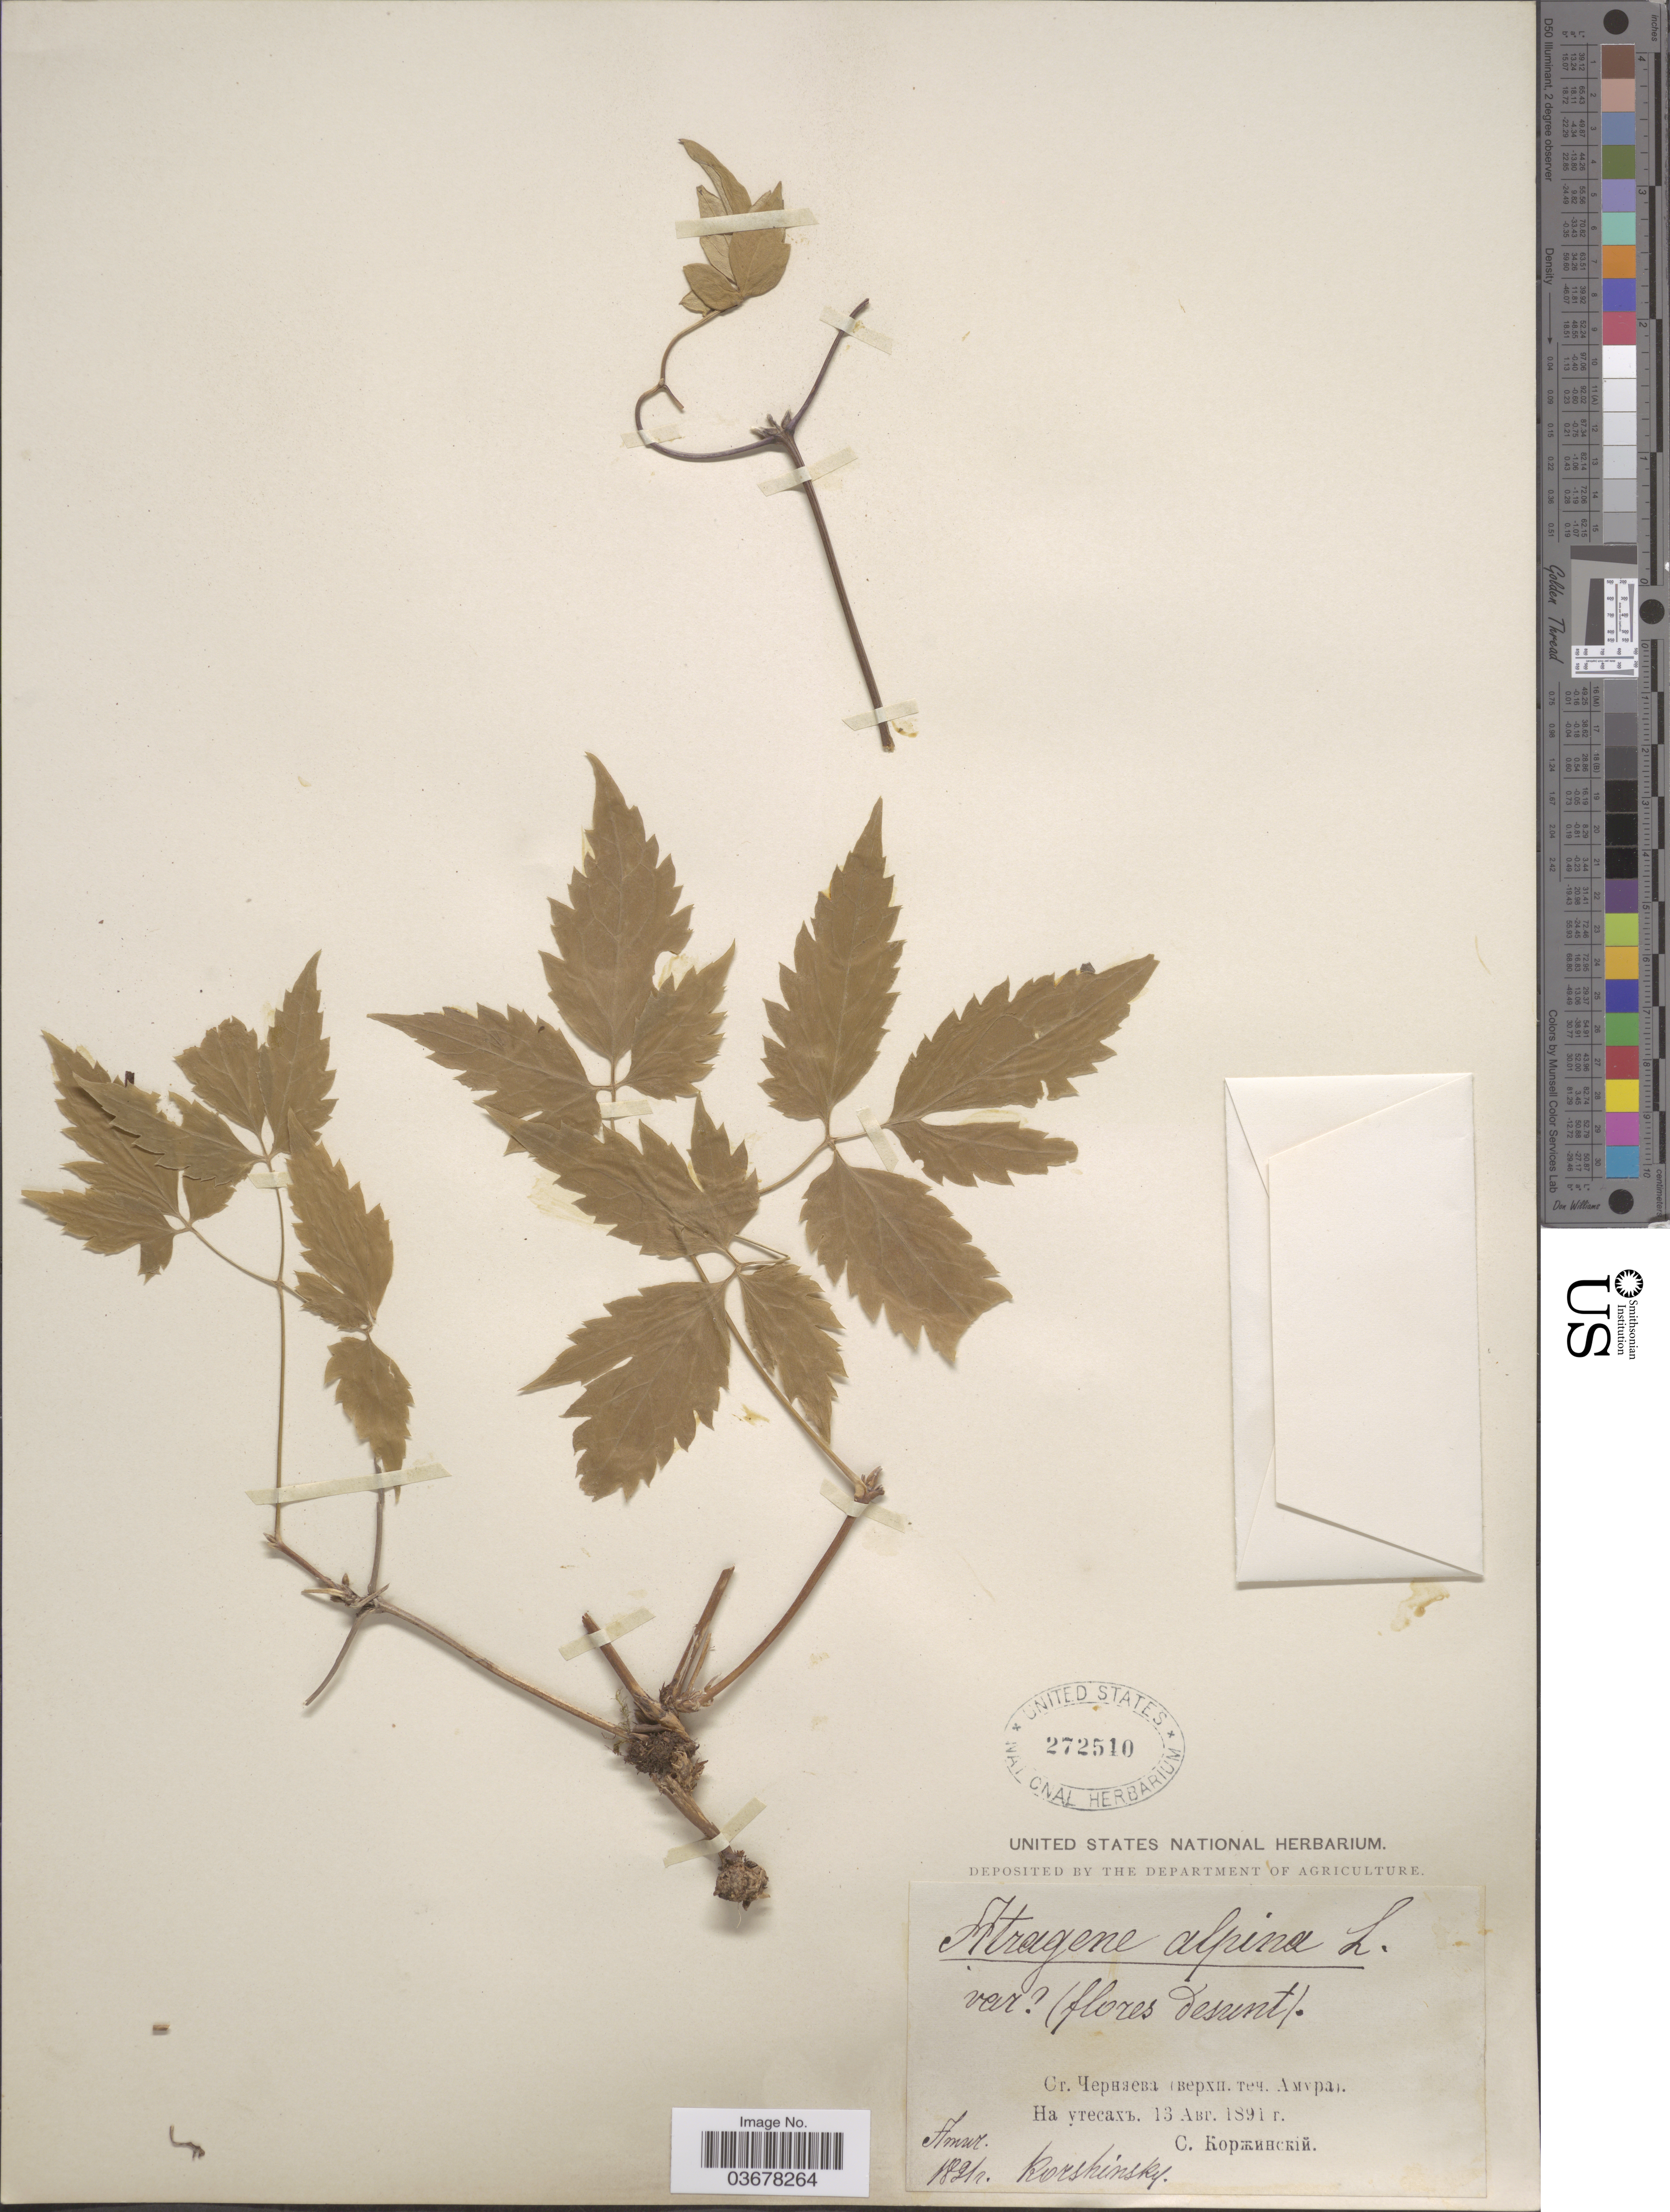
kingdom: Plantae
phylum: Tracheophyta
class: Magnoliopsida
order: Ranunculales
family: Ranunculaceae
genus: Clematis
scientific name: Clematis alpina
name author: (L.) Mill.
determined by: Strong, M. T., (US), Smithsonian Institution - National Museum of Natural History (UNITED STATES)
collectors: S. Korzhinskiy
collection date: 1891-08-13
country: Russian Federation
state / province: Amur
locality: Chernyayevo, river Amur.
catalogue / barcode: US 272510